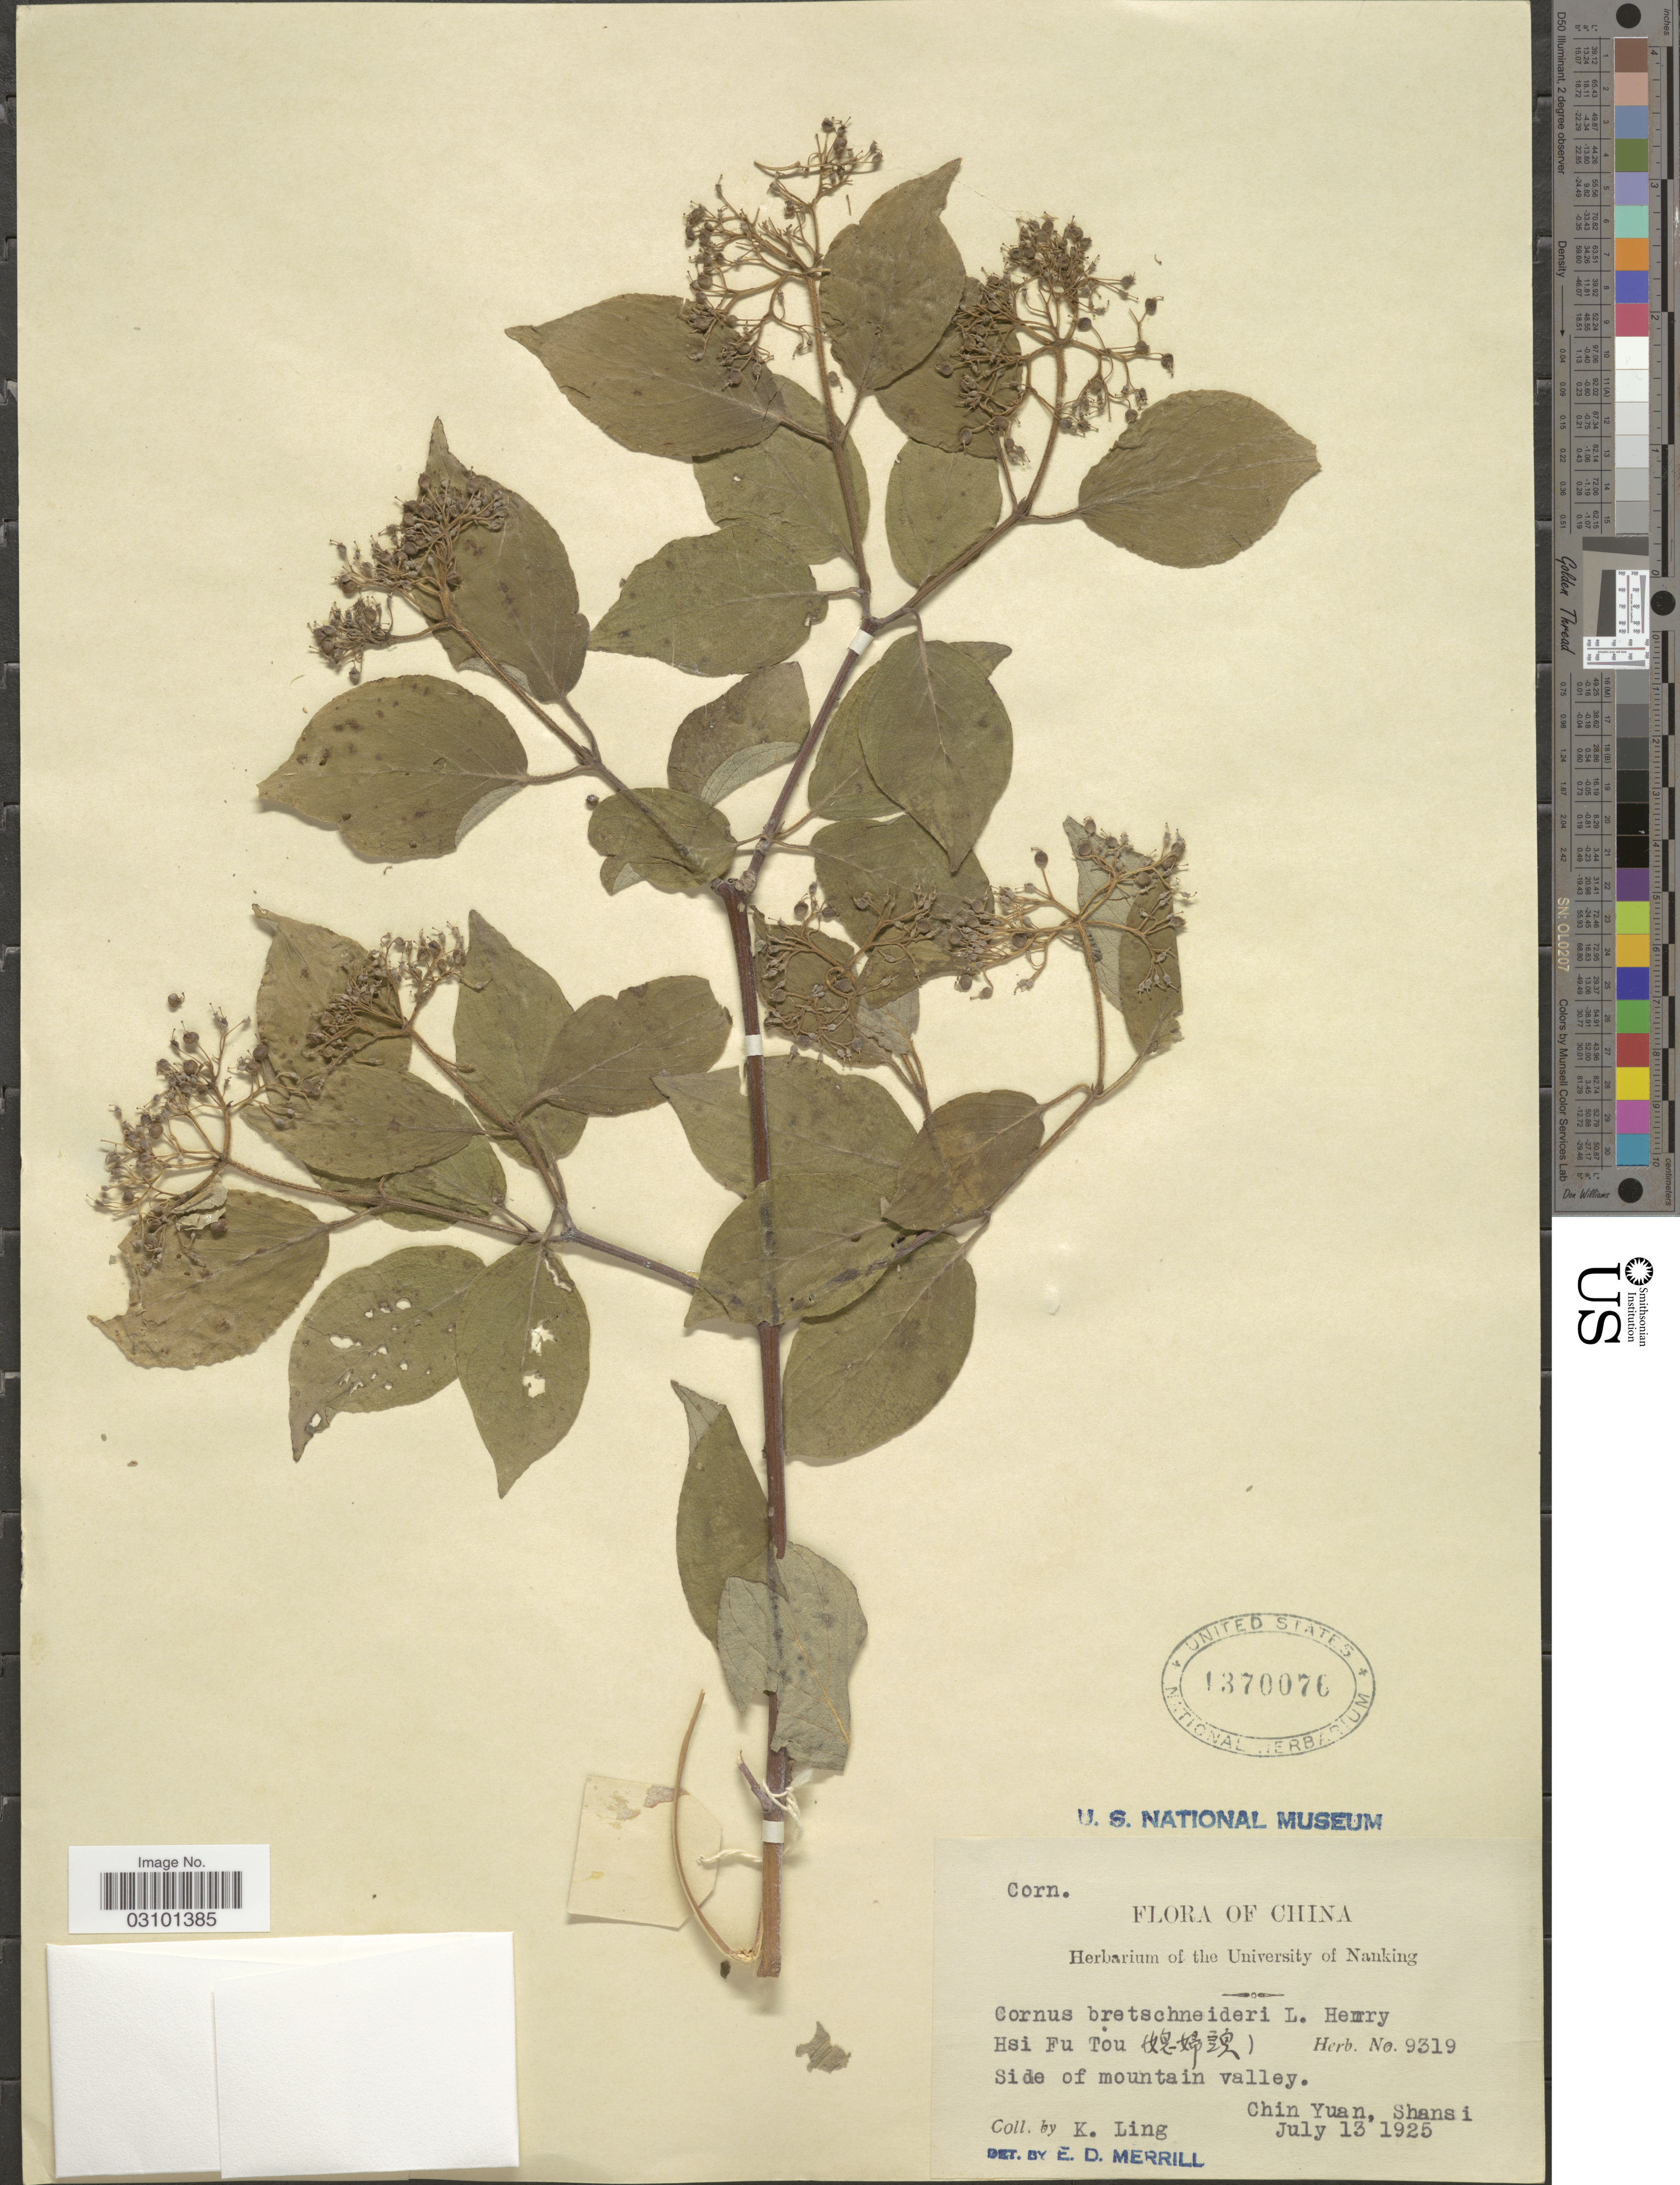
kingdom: Plantae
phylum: Tracheophyta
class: Magnoliopsida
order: Cornales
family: Cornaceae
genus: Cornus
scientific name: Cornus bretschneideri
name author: L.Henry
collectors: K. Ling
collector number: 9319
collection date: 1925-07-13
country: China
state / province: Shanxi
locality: Hsi Fu Tou (X). Side of mountain valley. Chin Yuan, Shansi.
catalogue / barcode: US 1370076